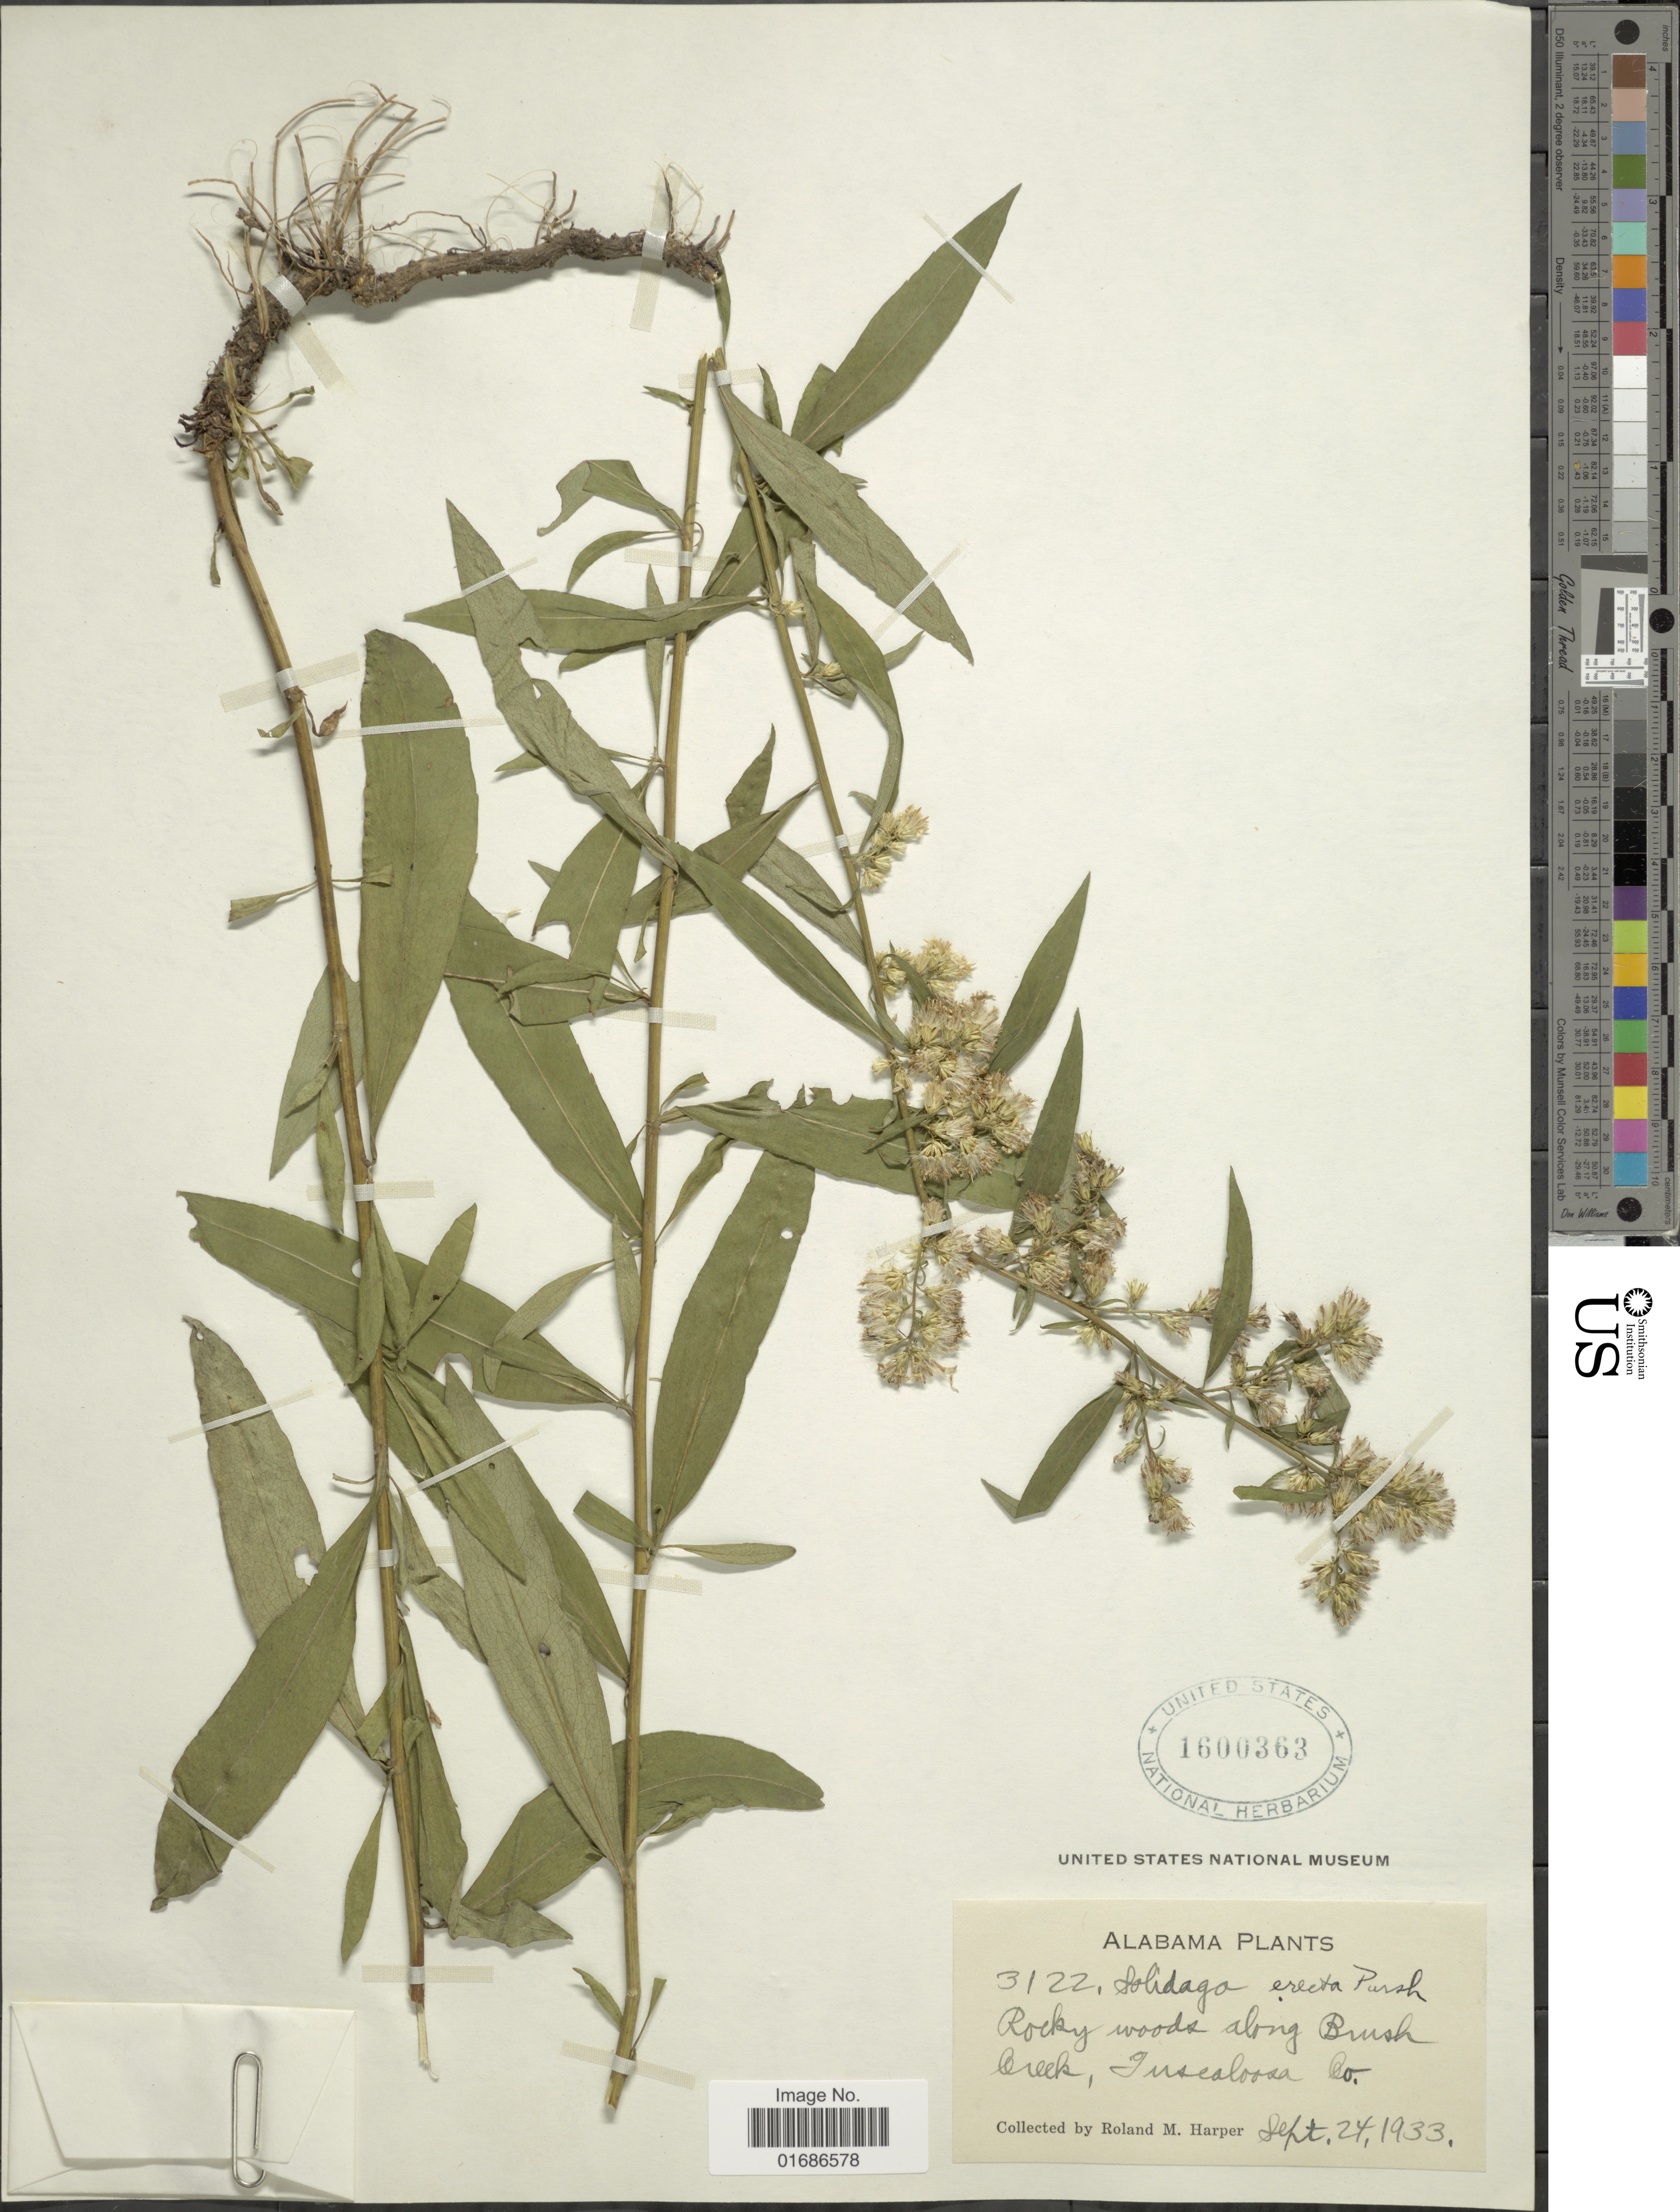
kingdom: Plantae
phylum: Tracheophyta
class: Magnoliopsida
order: Asterales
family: Asteraceae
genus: Solidago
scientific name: Solidago erecta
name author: Pursh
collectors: R. M. Harper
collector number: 3122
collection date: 1933-09-24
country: United States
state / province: Alabama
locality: Rocky woods along Brush Creek, Insealoosa Co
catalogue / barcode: US 1600363